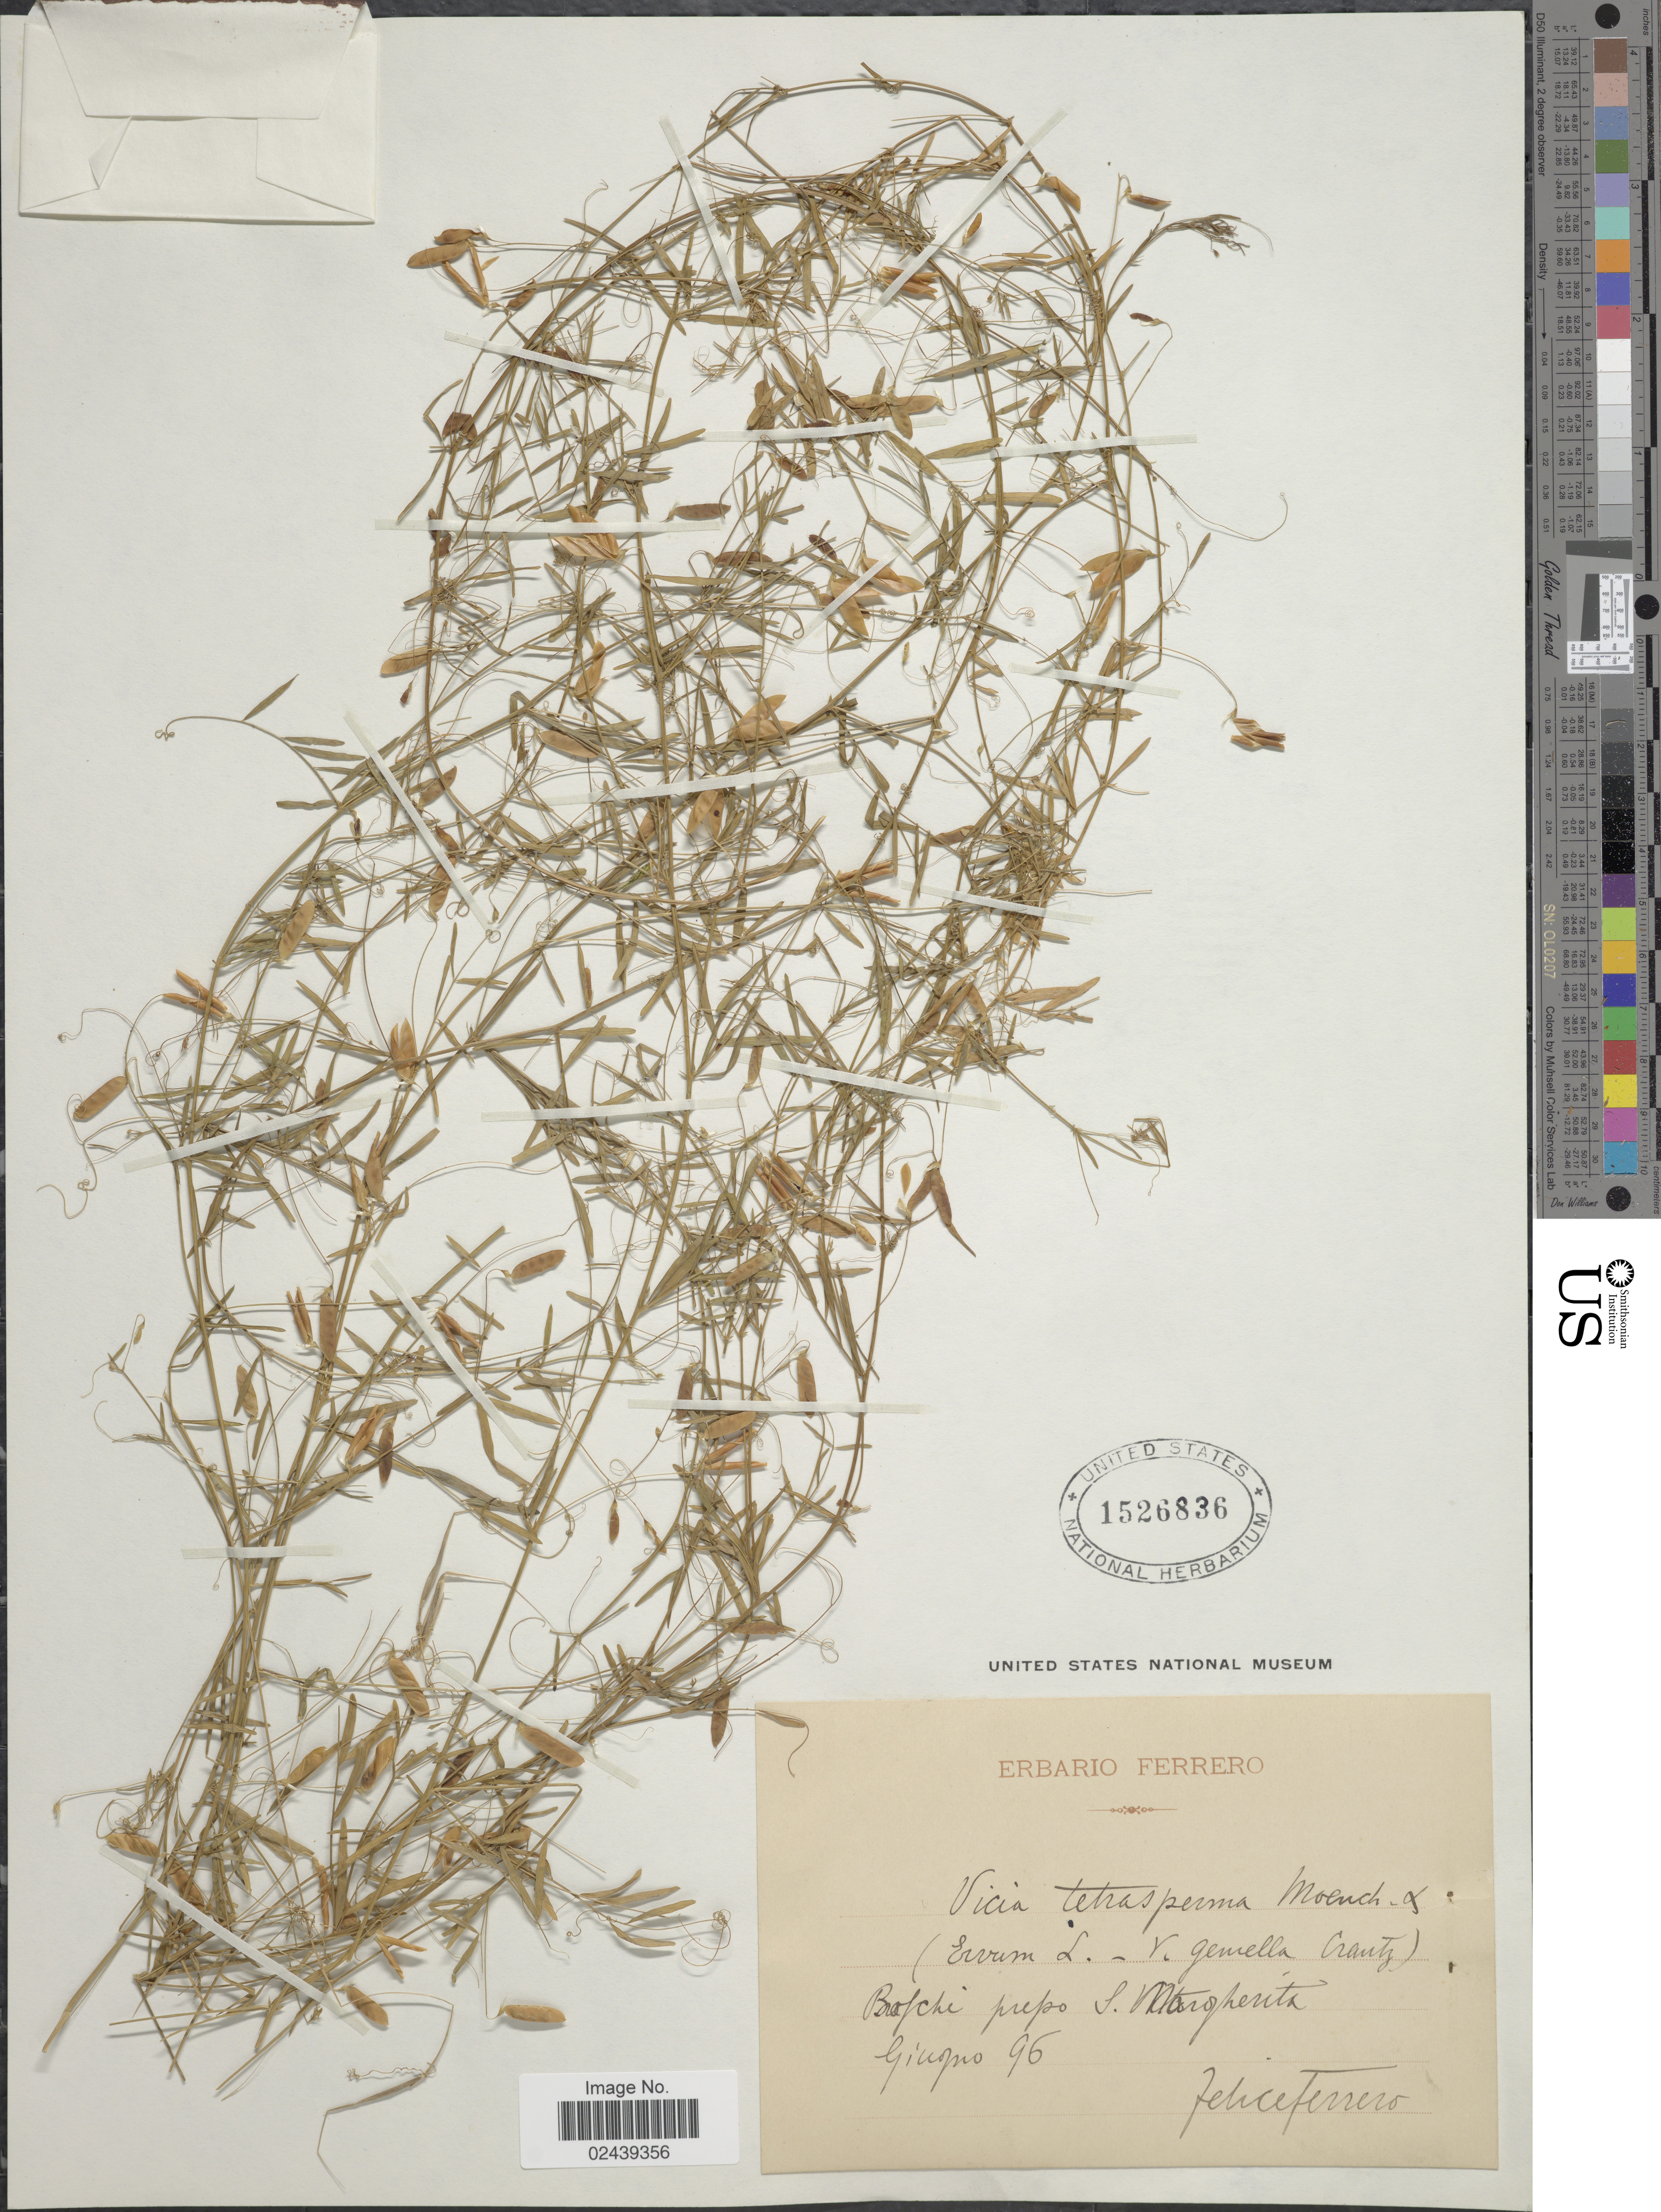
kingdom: Plantae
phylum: Tracheophyta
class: Magnoliopsida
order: Fabales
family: Fabaceae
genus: Vicia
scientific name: Vicia tetrasperma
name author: (L.) Schreb.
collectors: F. Ferrero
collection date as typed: Transcribed d/m/y: //96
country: Italy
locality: Boschi prepo S. Metropherti [interpreted]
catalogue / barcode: US 1526836